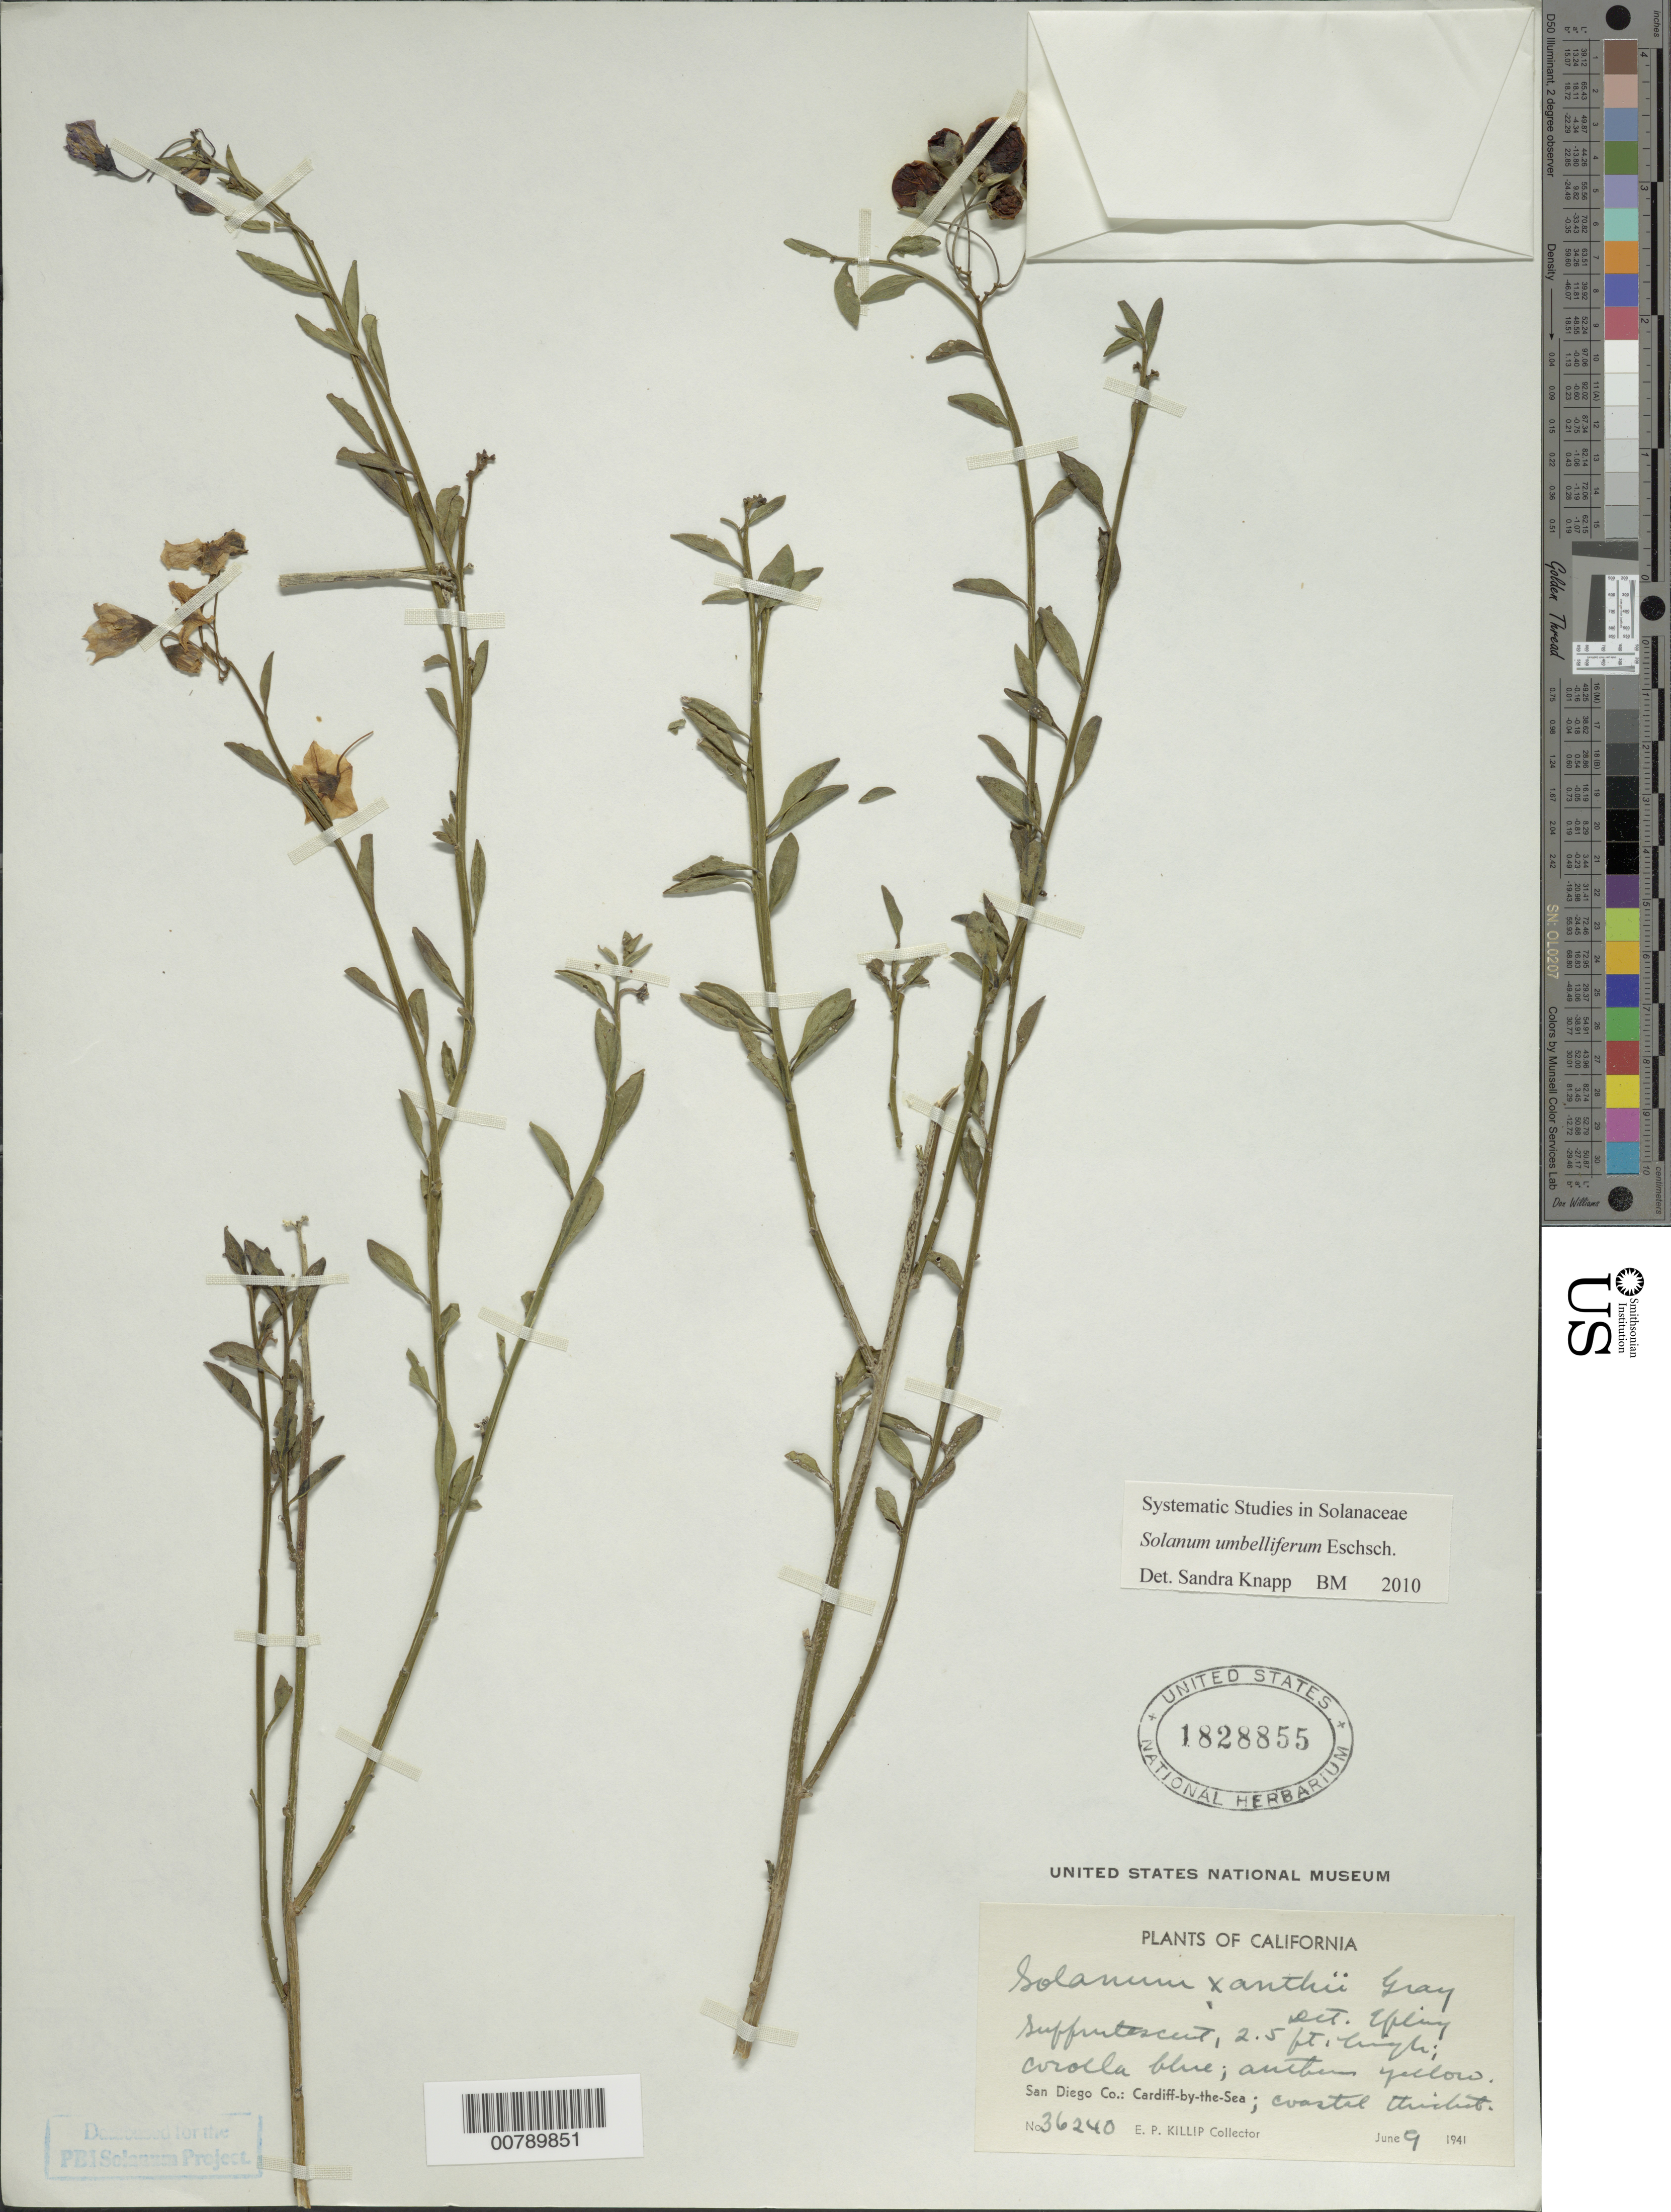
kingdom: Plantae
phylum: Tracheophyta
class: Magnoliopsida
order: Solanales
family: Solanaceae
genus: Solanum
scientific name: Solanum umbelliferum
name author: Eschsch.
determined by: Knapp, S. D.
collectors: E. P. Killip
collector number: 36240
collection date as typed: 9 Jun 1941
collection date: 1941-06-09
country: United States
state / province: California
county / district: San Diego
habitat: coastal thicket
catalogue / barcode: US 1828855